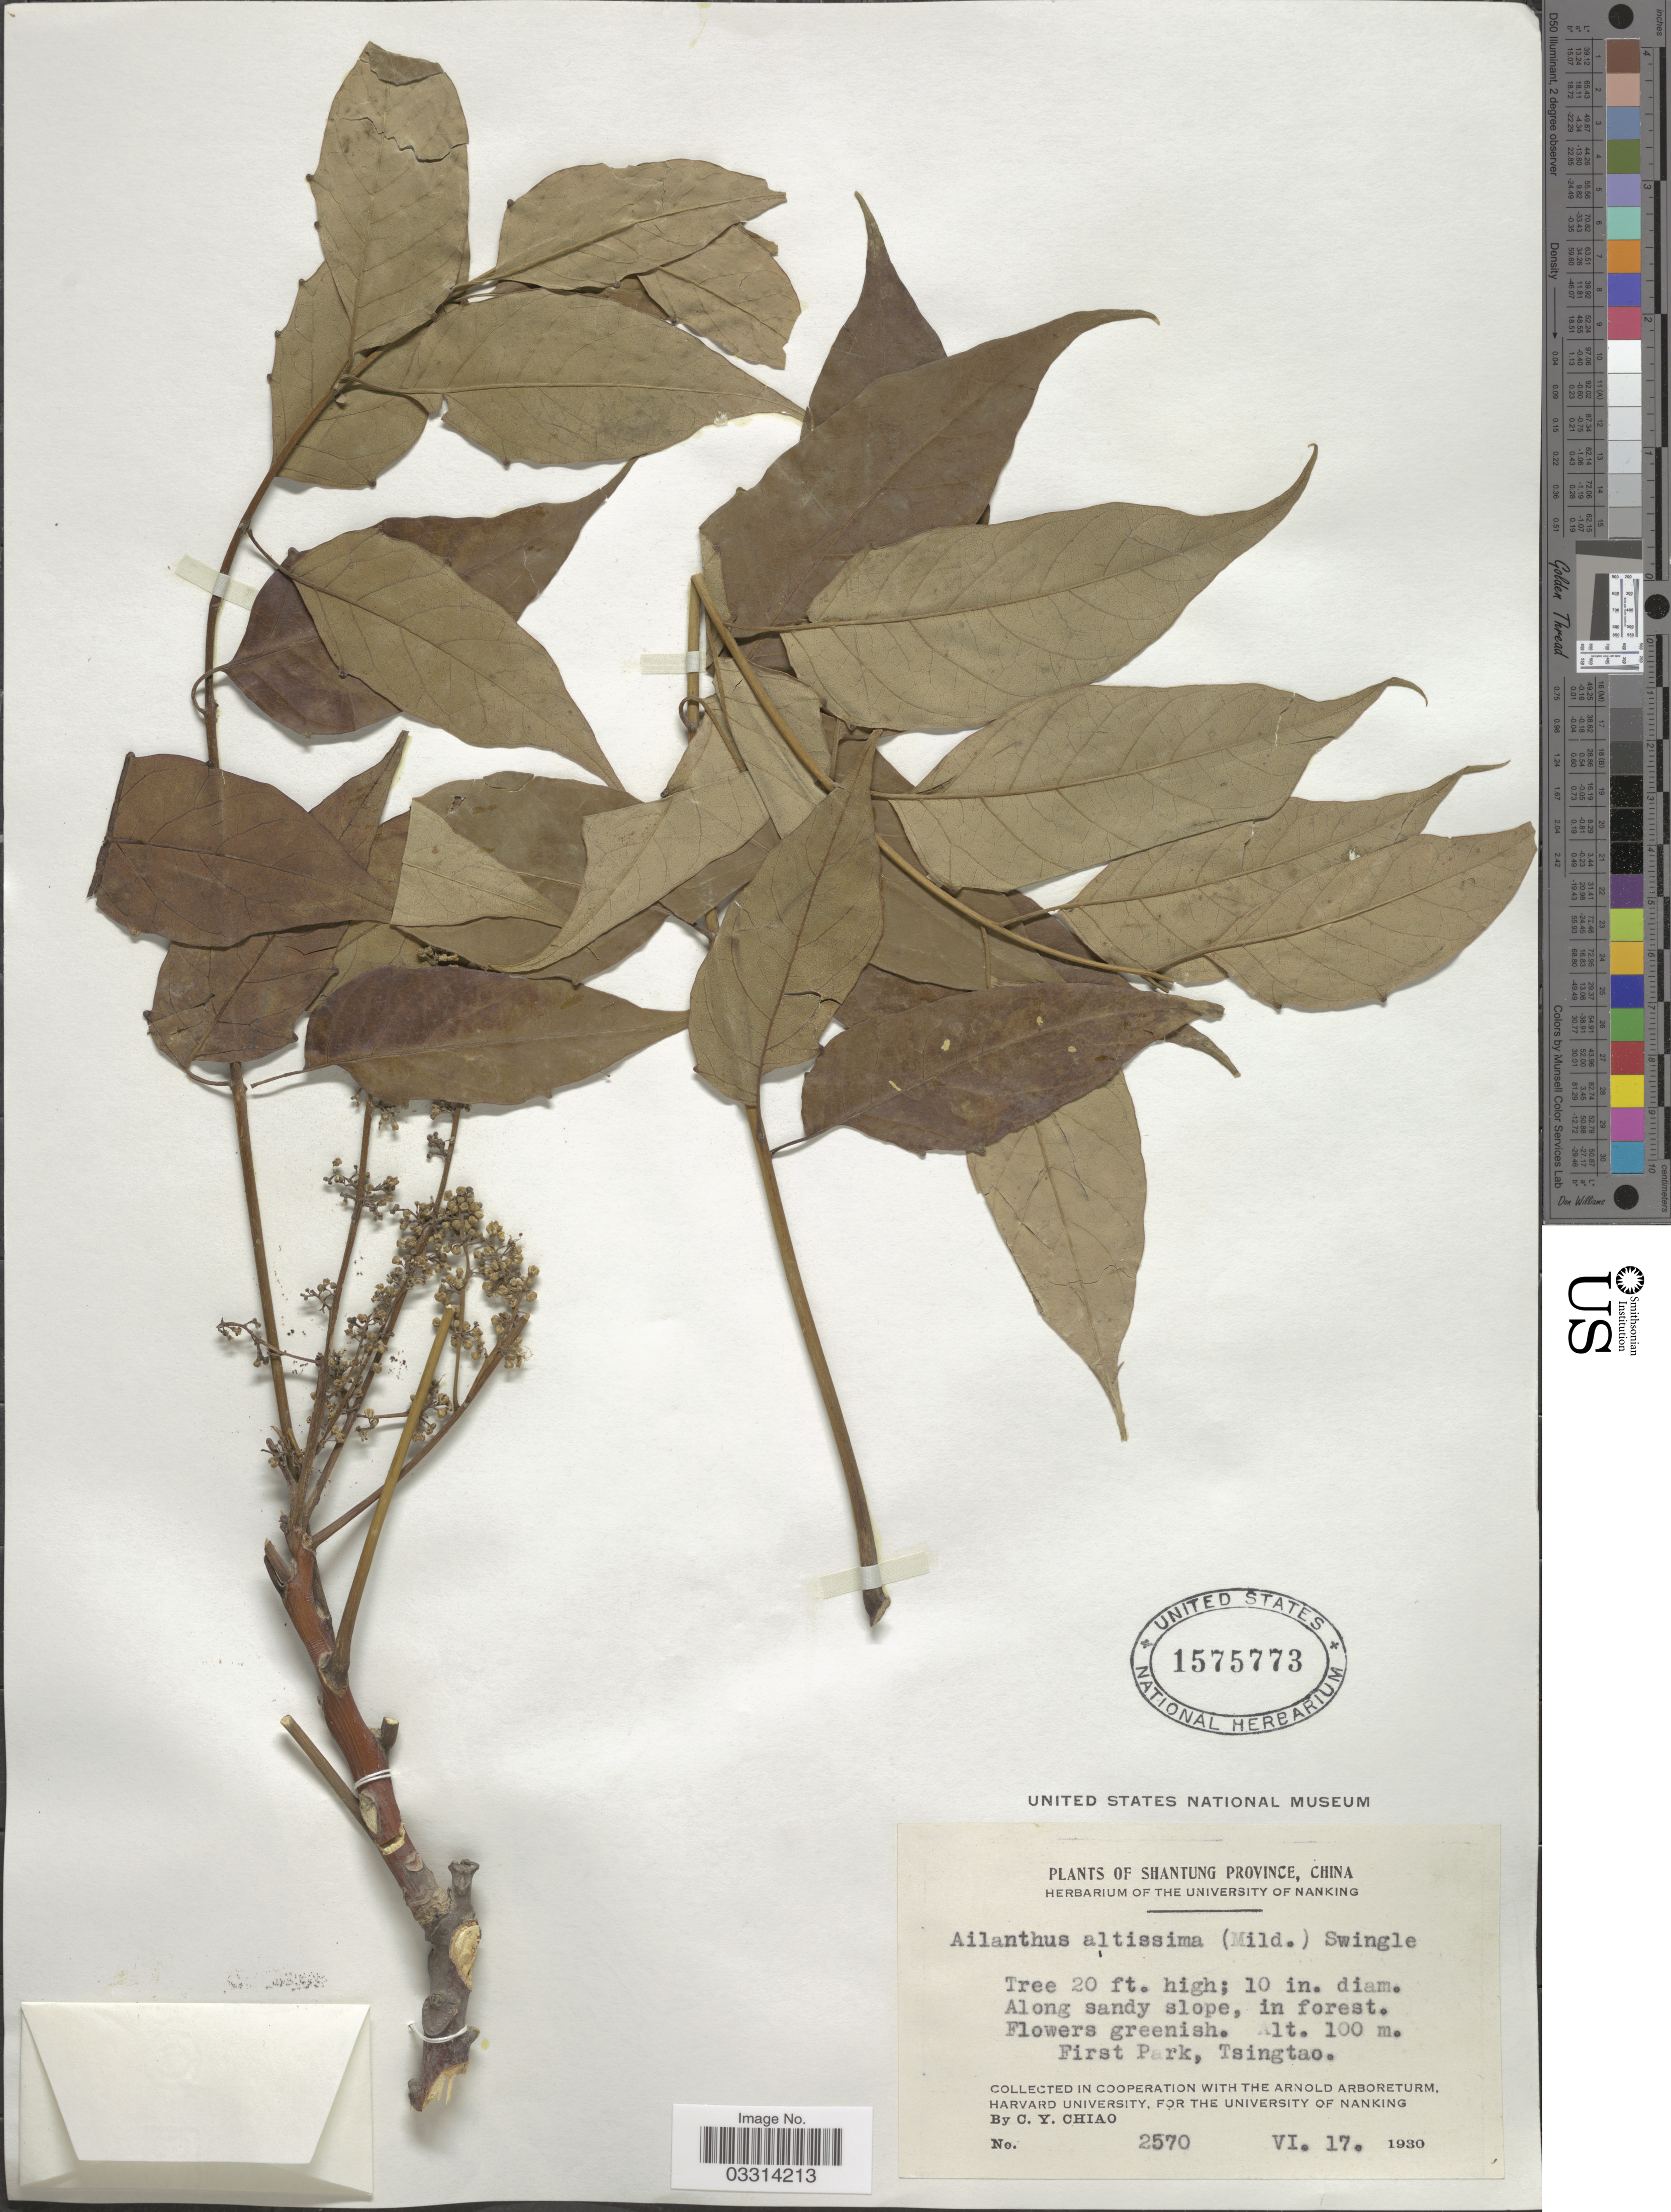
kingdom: Plantae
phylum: Tracheophyta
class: Magnoliopsida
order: Sapindales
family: Simaroubaceae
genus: Ailanthus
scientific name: Ailanthus altissima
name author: (Mill.) Swingle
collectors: C. Y. Chiao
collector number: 2570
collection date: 1930-06-17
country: China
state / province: Shandong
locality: Shantung Province. First Park, Tsingtao.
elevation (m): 100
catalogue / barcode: US 1575773